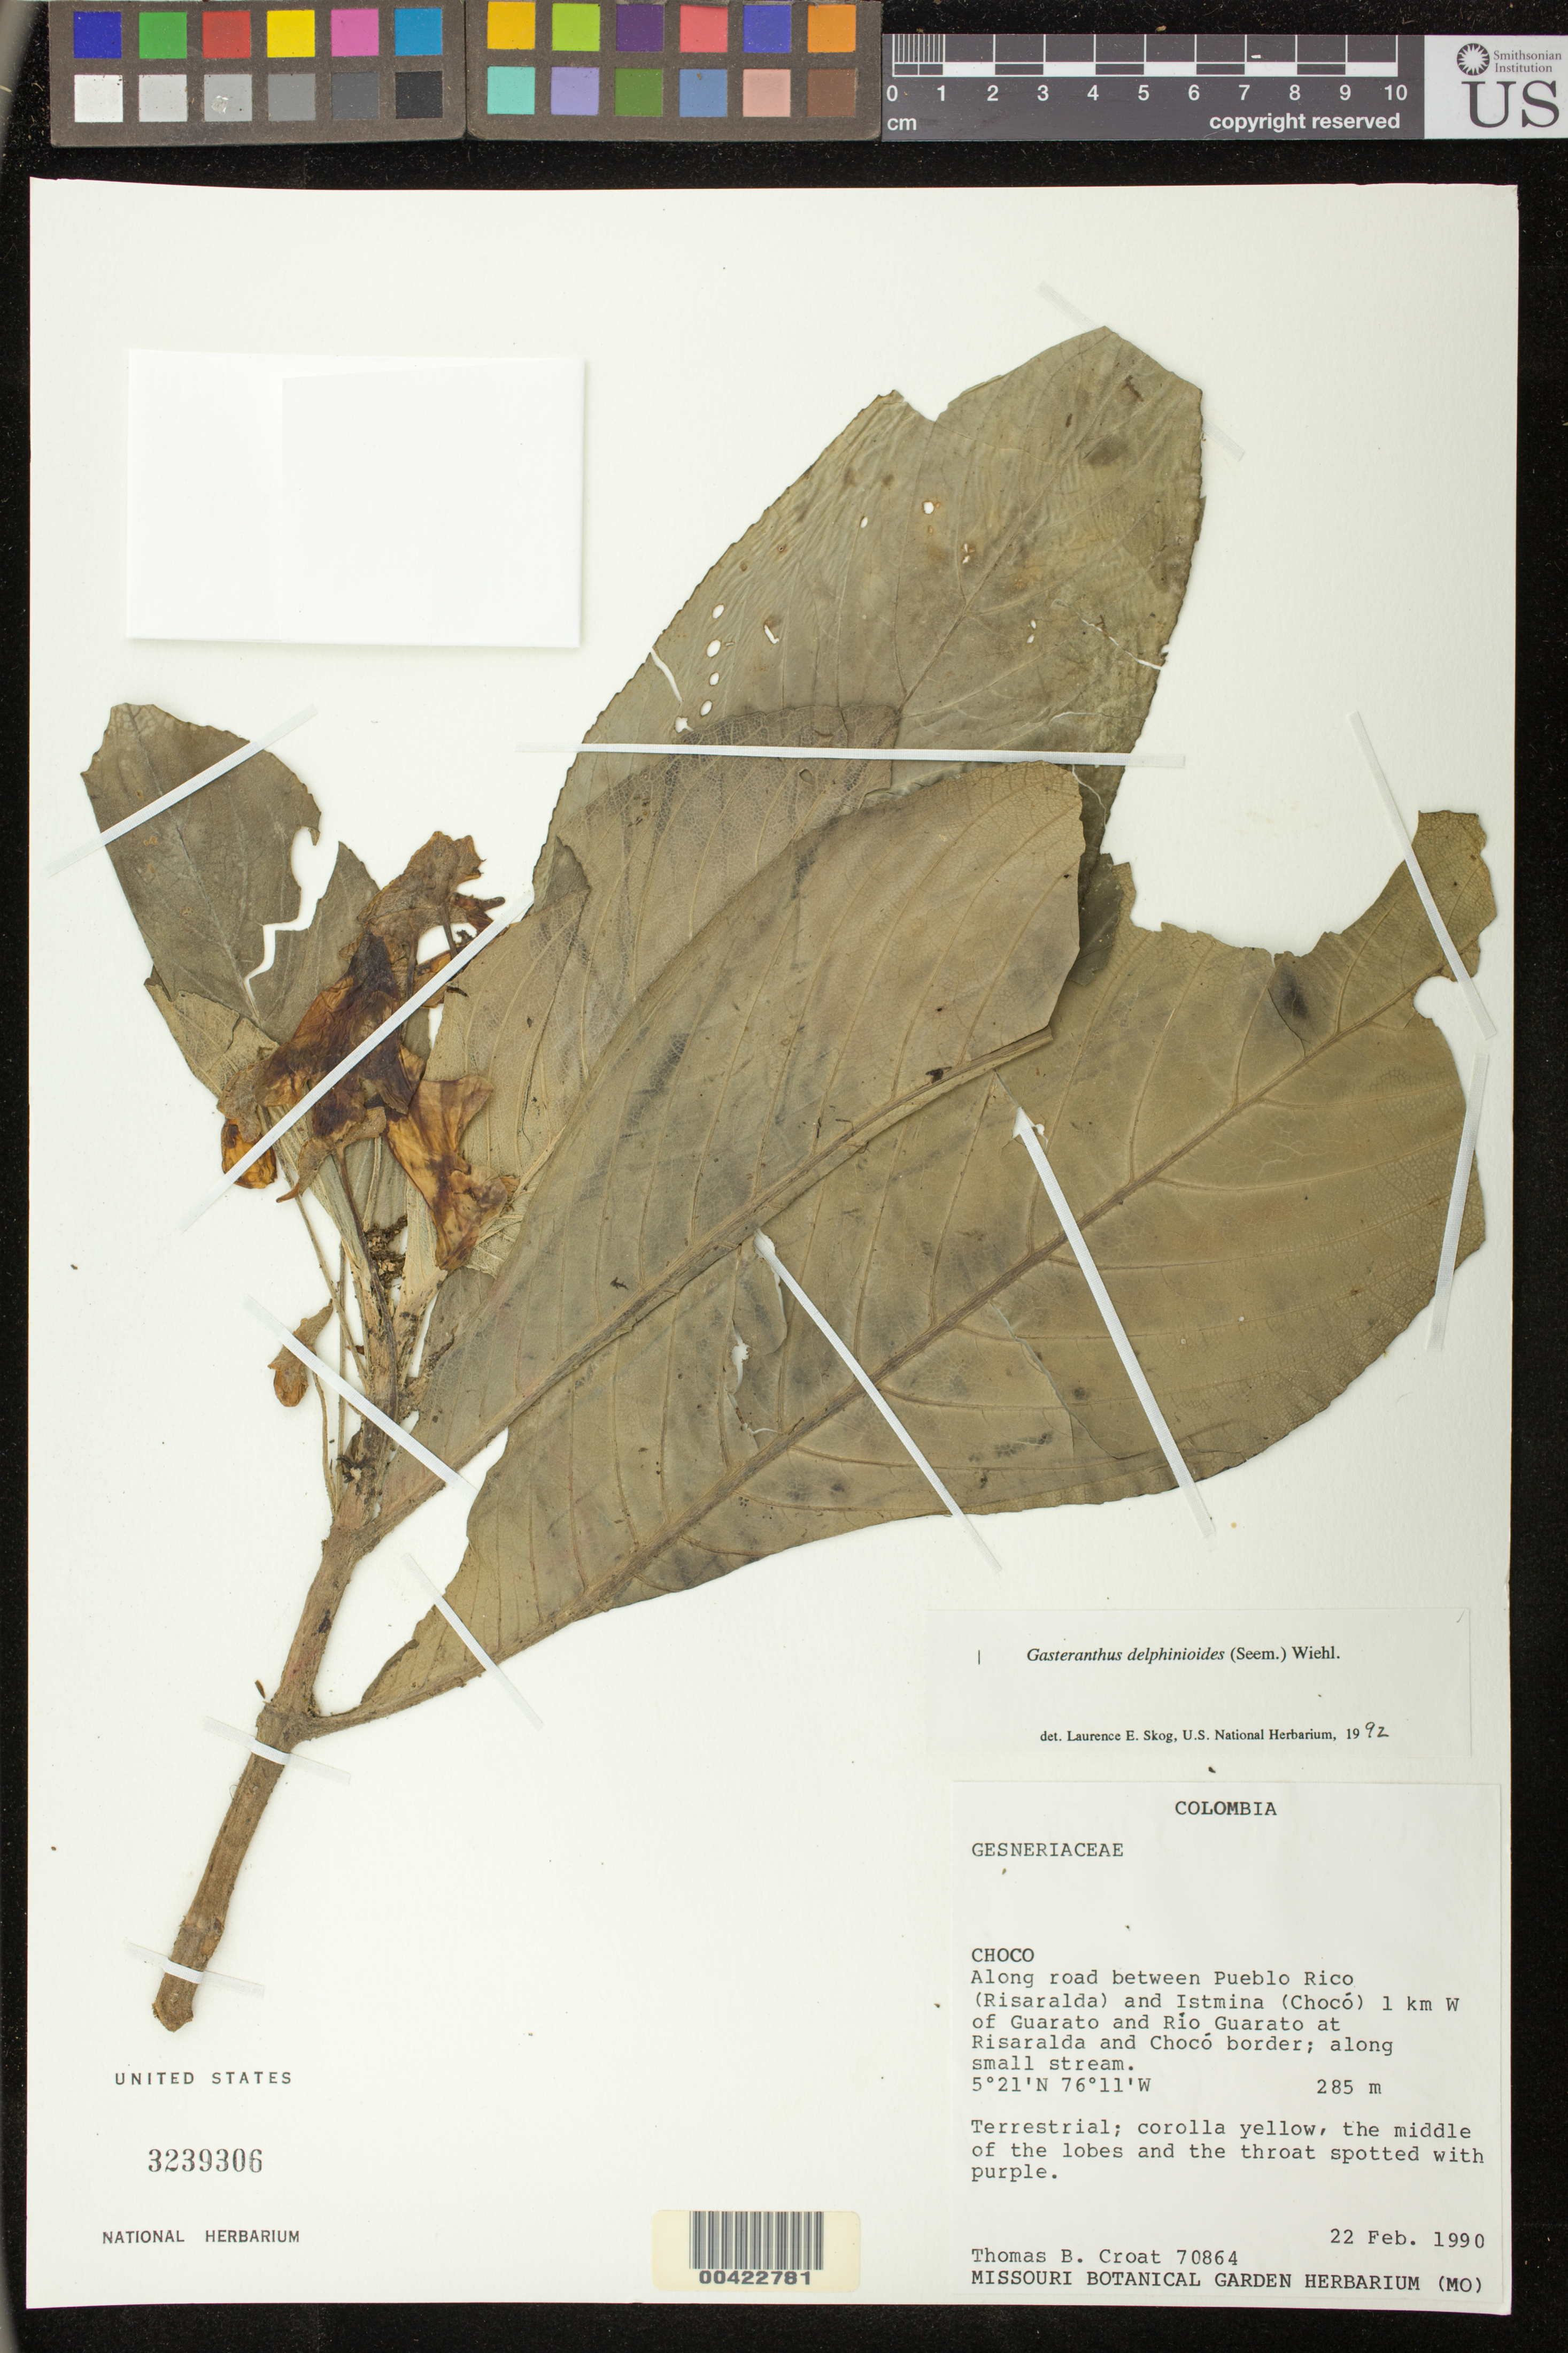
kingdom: Plantae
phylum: Tracheophyta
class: Magnoliopsida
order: Lamiales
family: Gesneriaceae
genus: Gasteranthus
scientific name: Gasteranthus delphinioides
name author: (Seem.) Wiehler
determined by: Skog, Laurence E.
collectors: T. B. Croat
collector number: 70864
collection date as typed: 22 Jun 1982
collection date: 1982-06-22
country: Colombia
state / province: Chocó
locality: Along road between Pueblo Rico (Risaraldo) and Istmina (Chocó), 1 km W of Guarato and Río Guarato at Risaralda and Chocó border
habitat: Along small stream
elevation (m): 285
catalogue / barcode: US 3239306